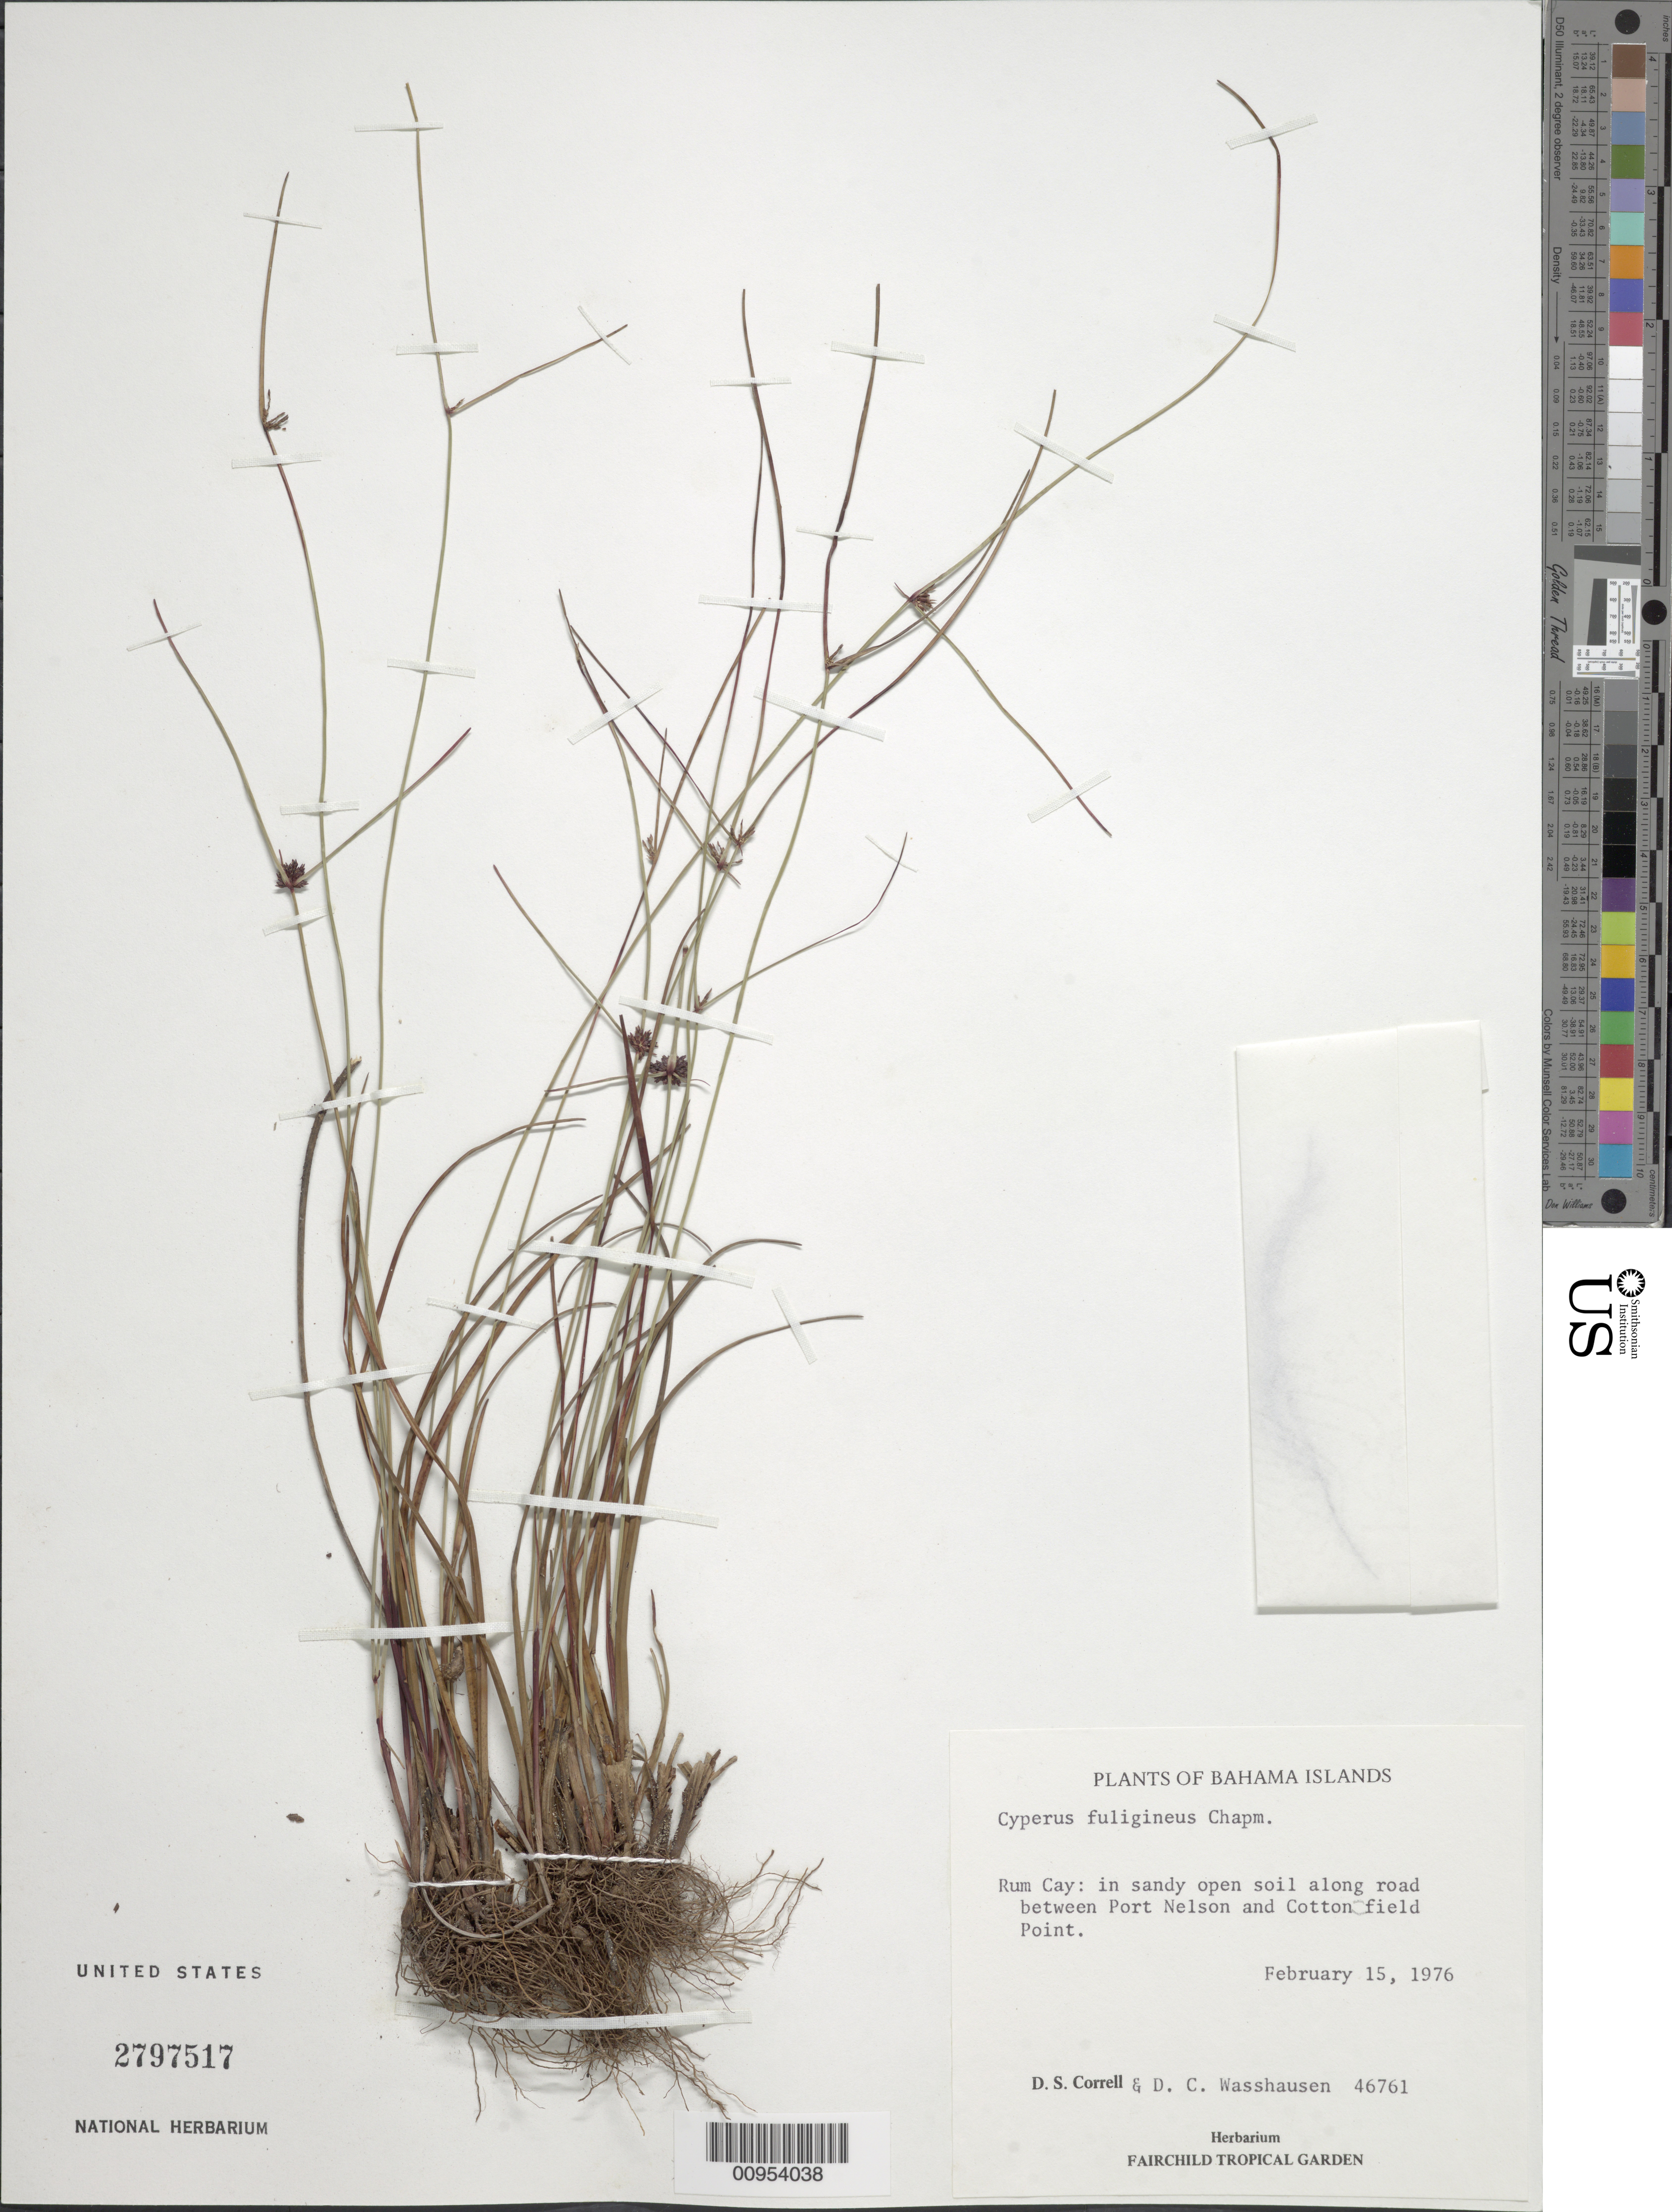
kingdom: Plantae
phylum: Tracheophyta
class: Liliopsida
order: Poales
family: Cyperaceae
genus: Cyperus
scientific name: Cyperus fuligineus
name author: Chapm.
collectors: D. S. Correll & D. C. Wasshausen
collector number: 46761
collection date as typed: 15 Feb 1976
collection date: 1976-02-15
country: Bahamas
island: Rum Cay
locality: Between Port Nelson and Cottonfield Point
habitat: In sandy open soil along road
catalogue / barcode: US 2797517